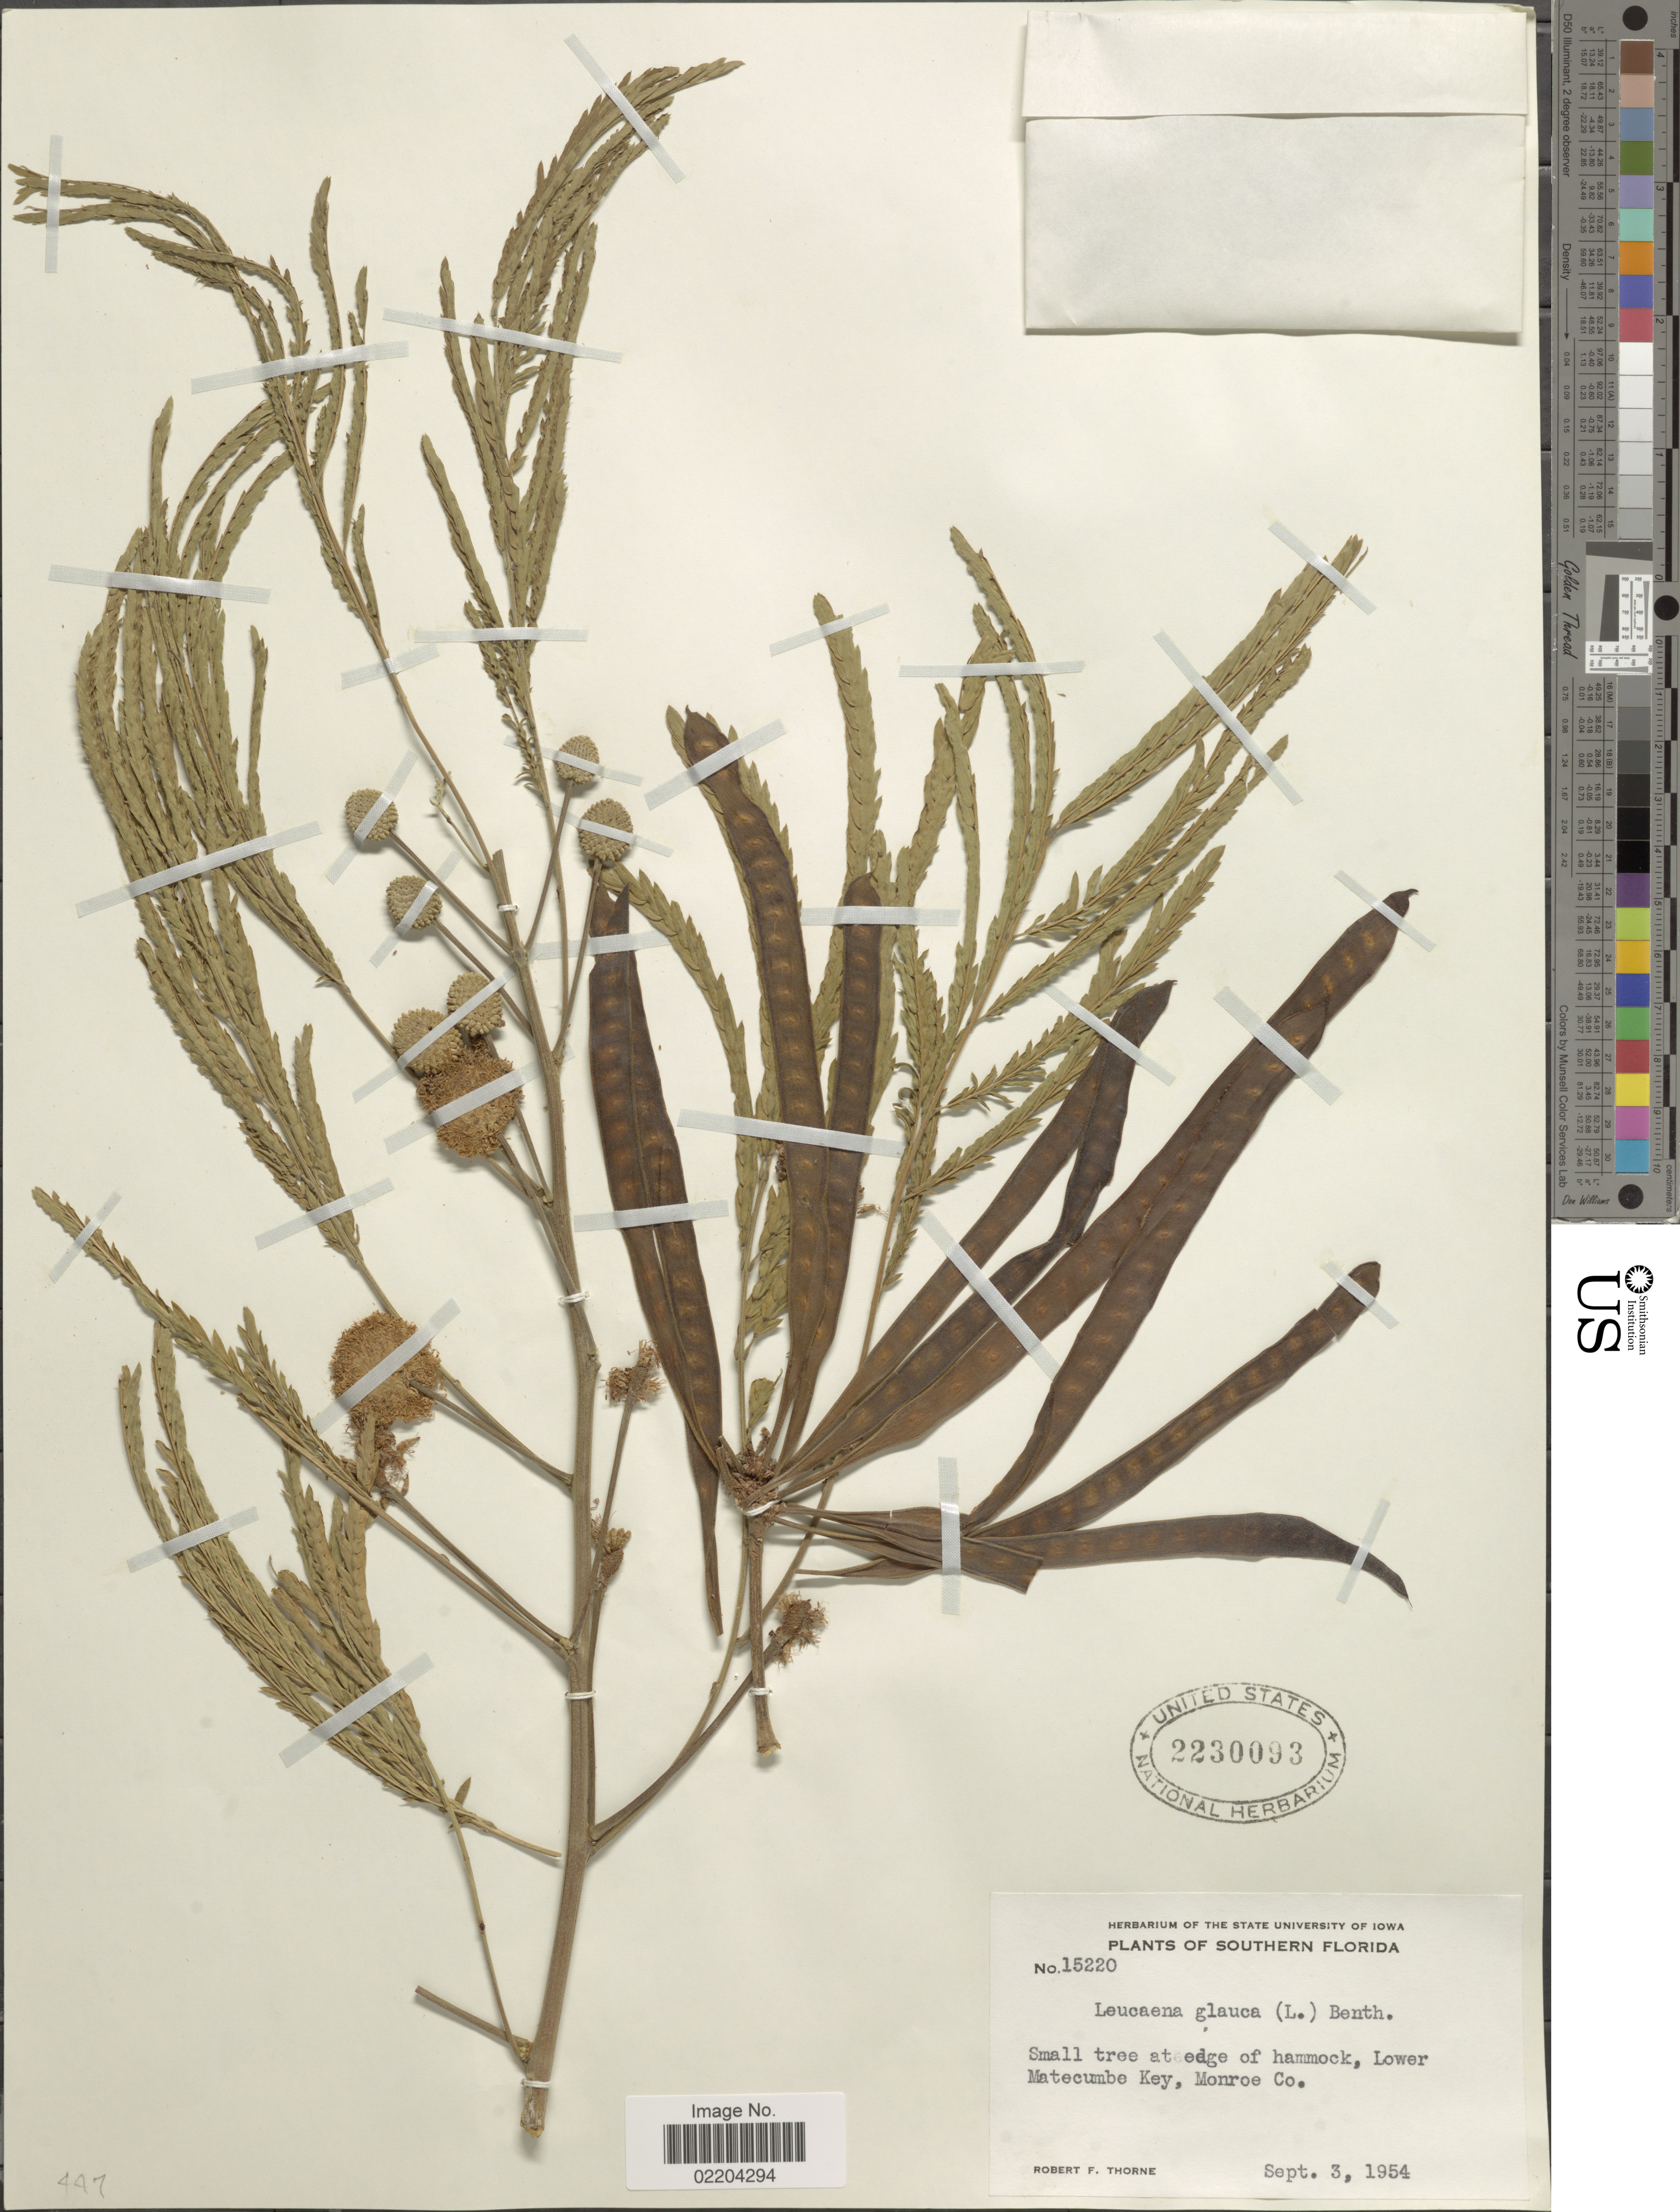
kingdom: Plantae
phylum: Tracheophyta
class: Magnoliopsida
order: Fabales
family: Fabaceae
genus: Leucaena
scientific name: Leucaena glauca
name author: (L.) Benth.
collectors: R. F. Thorne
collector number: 15220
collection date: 1954-09-03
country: United States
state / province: Florida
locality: Southern Florida. Matecumbe Key, Monroe Co.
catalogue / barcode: US 2230093